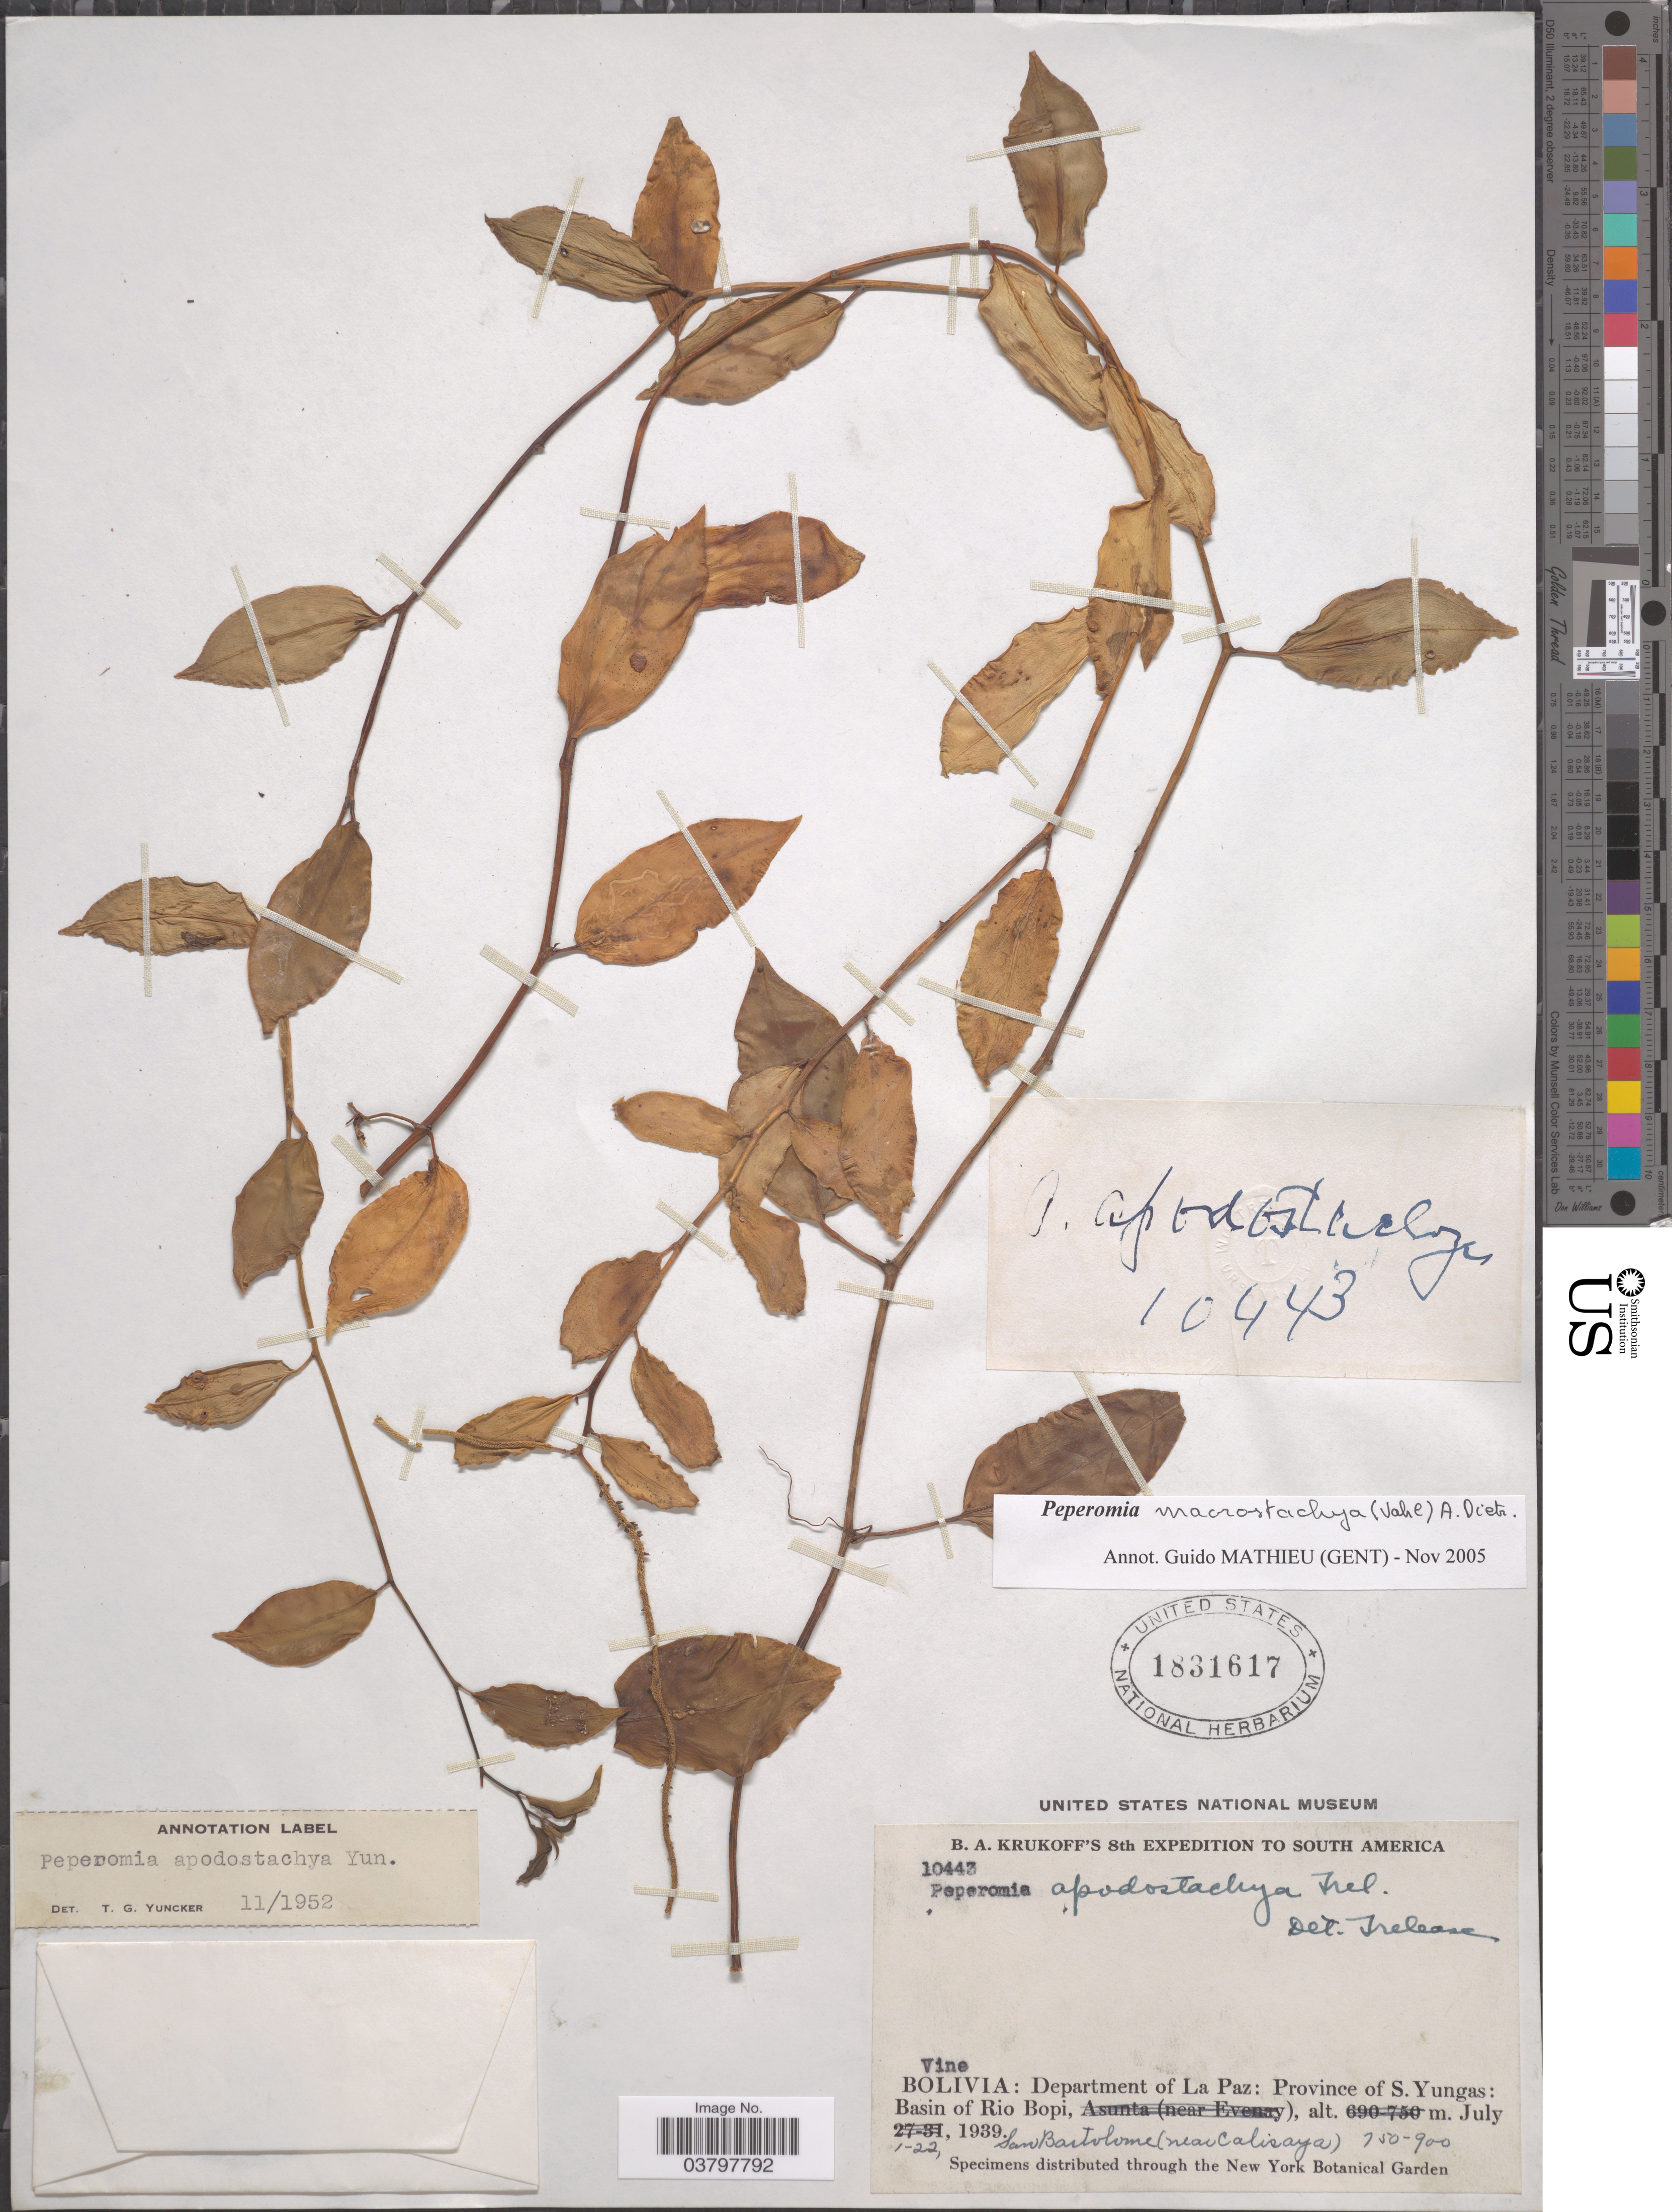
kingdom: Plantae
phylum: Tracheophyta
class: Magnoliopsida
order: Piperales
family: Piperaceae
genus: Peperomia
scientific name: Peperomia macrostachya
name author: (Vahl) A. Dietr.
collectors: B. A. Krukoff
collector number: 10443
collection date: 1939-07-01/1939-07-22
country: Bolivia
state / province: La Paz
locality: South America. Department of La Paz: Province of S. Yungas: Basin of Rio Bopi.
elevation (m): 750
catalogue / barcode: US 1831617